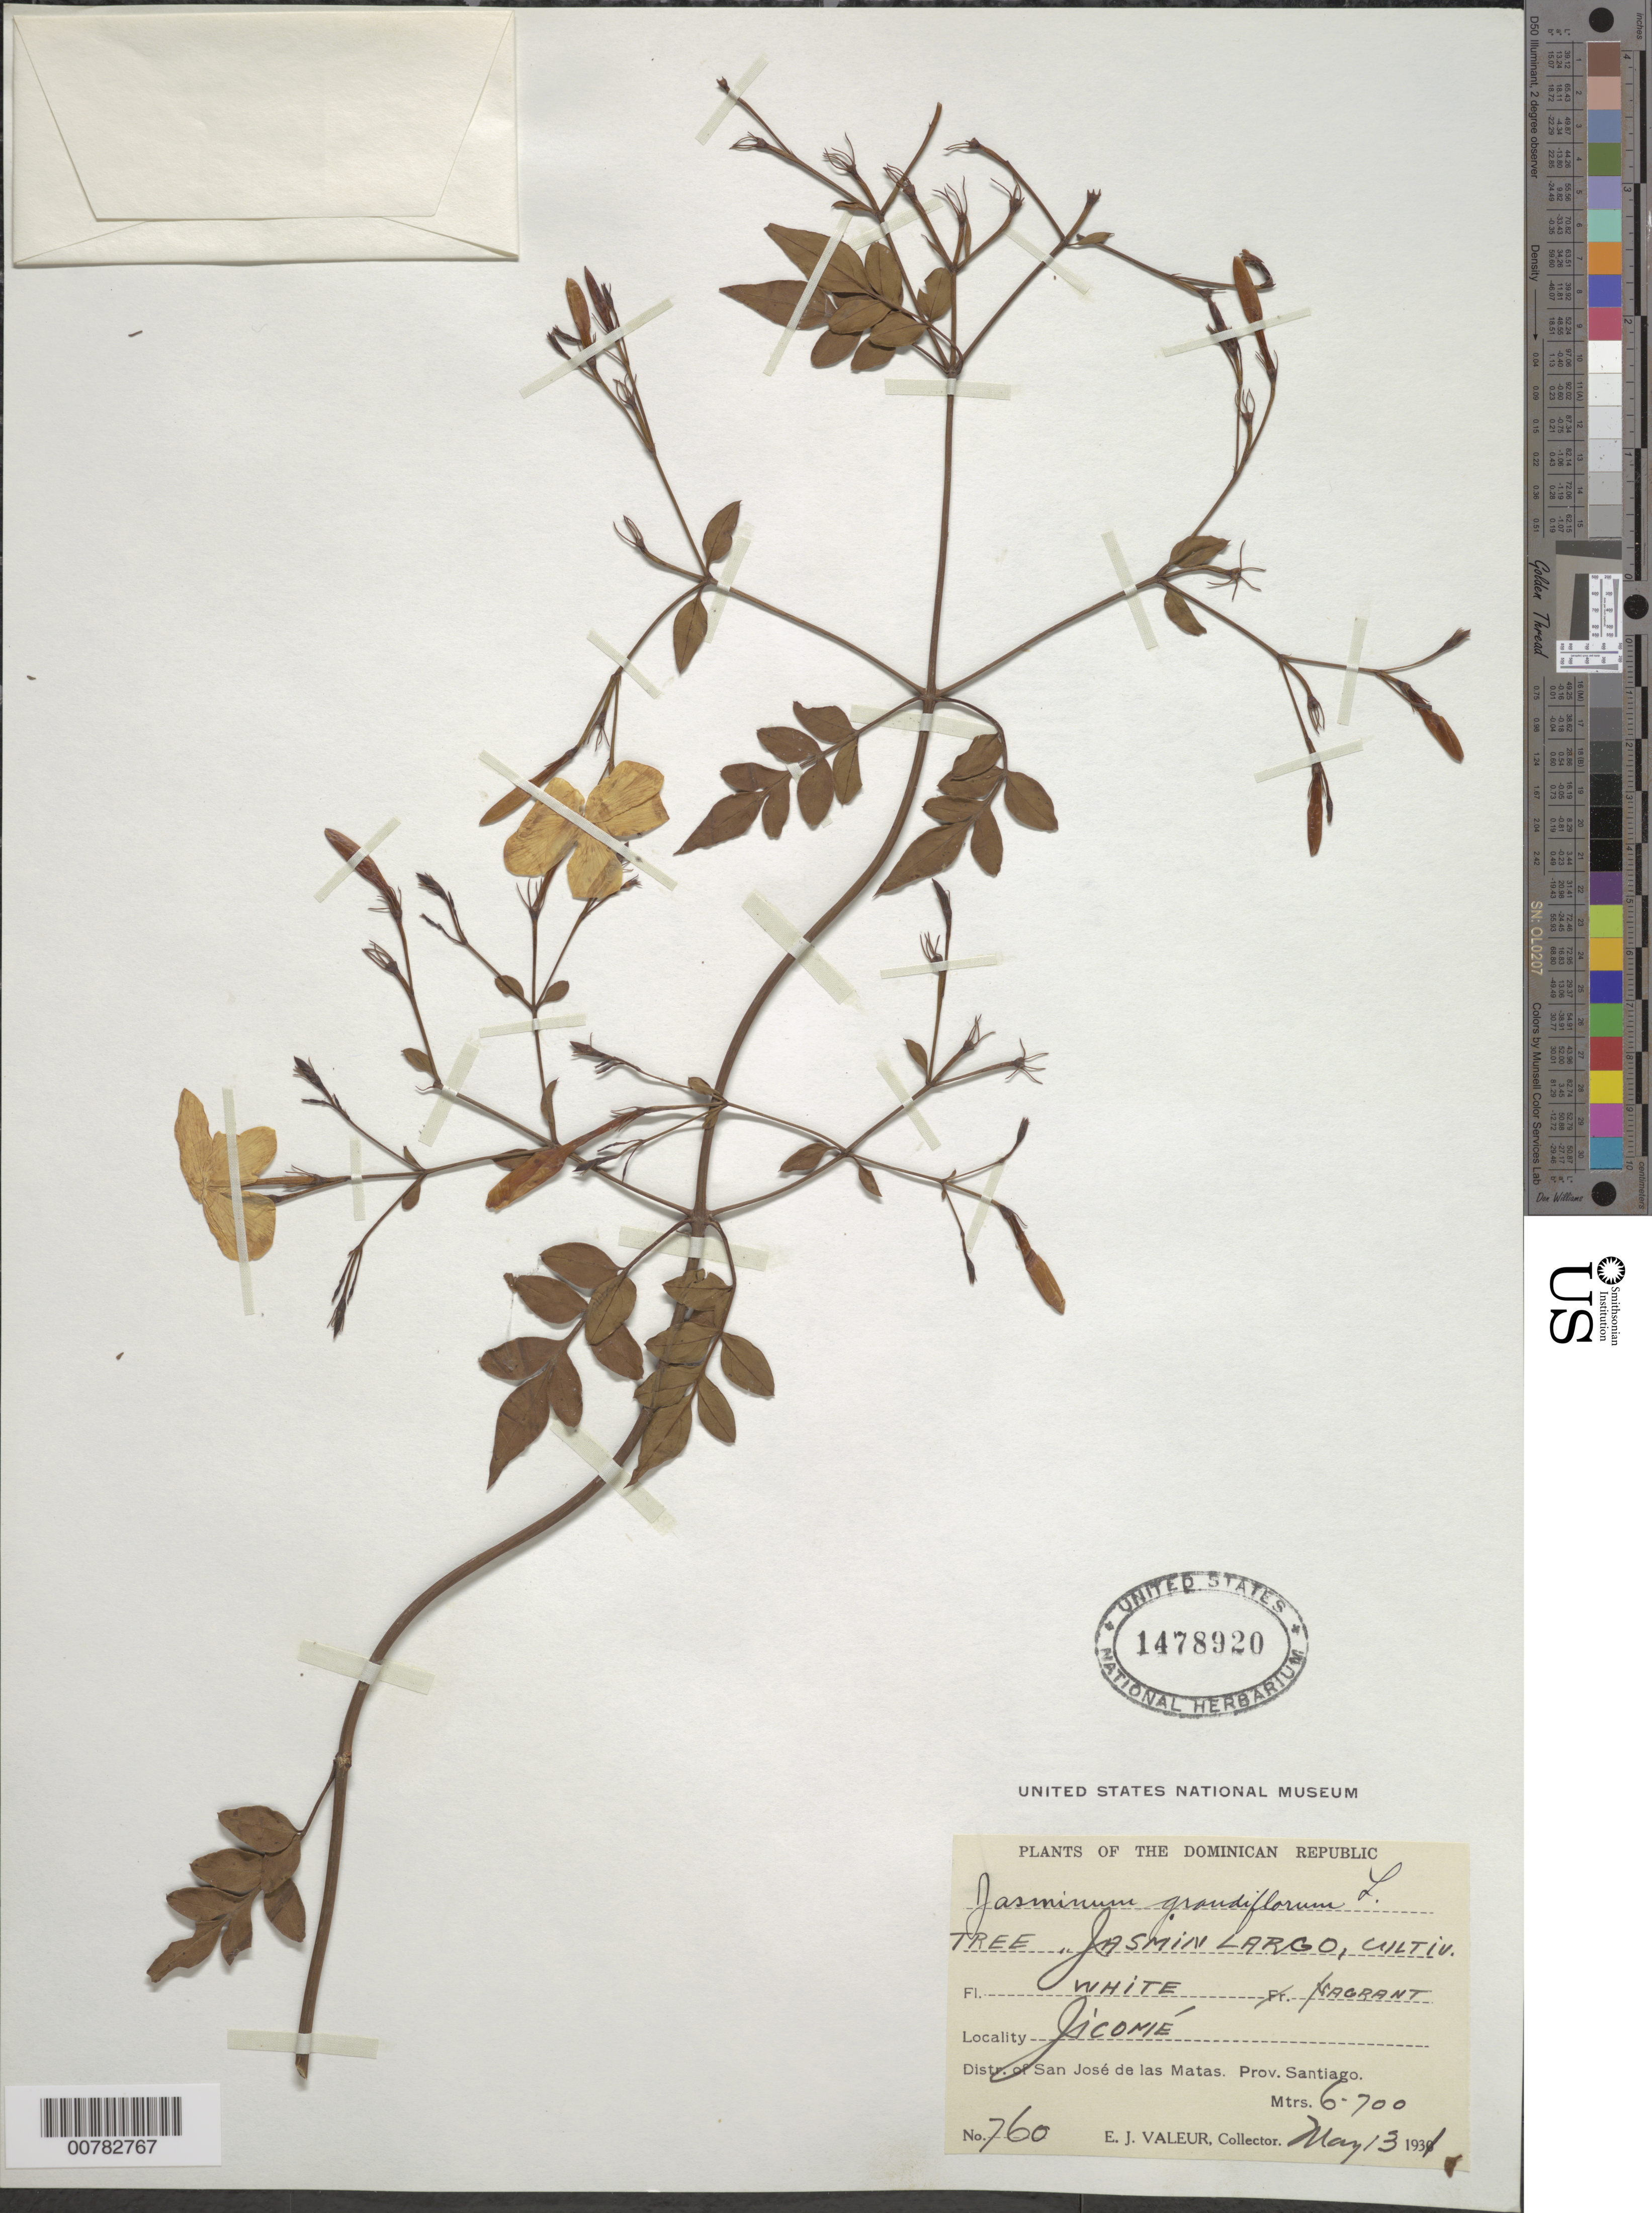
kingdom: Plantae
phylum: Tracheophyta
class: Magnoliopsida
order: Lamiales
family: Oleaceae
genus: Jasminum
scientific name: Jasminum grandiflorum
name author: L.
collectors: E. Valeur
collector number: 760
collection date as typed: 13 May 1931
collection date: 1931-05-13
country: Dominican Republic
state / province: Santiago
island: Hispaniola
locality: San José de las Matas, Jicomé.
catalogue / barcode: US 1478920